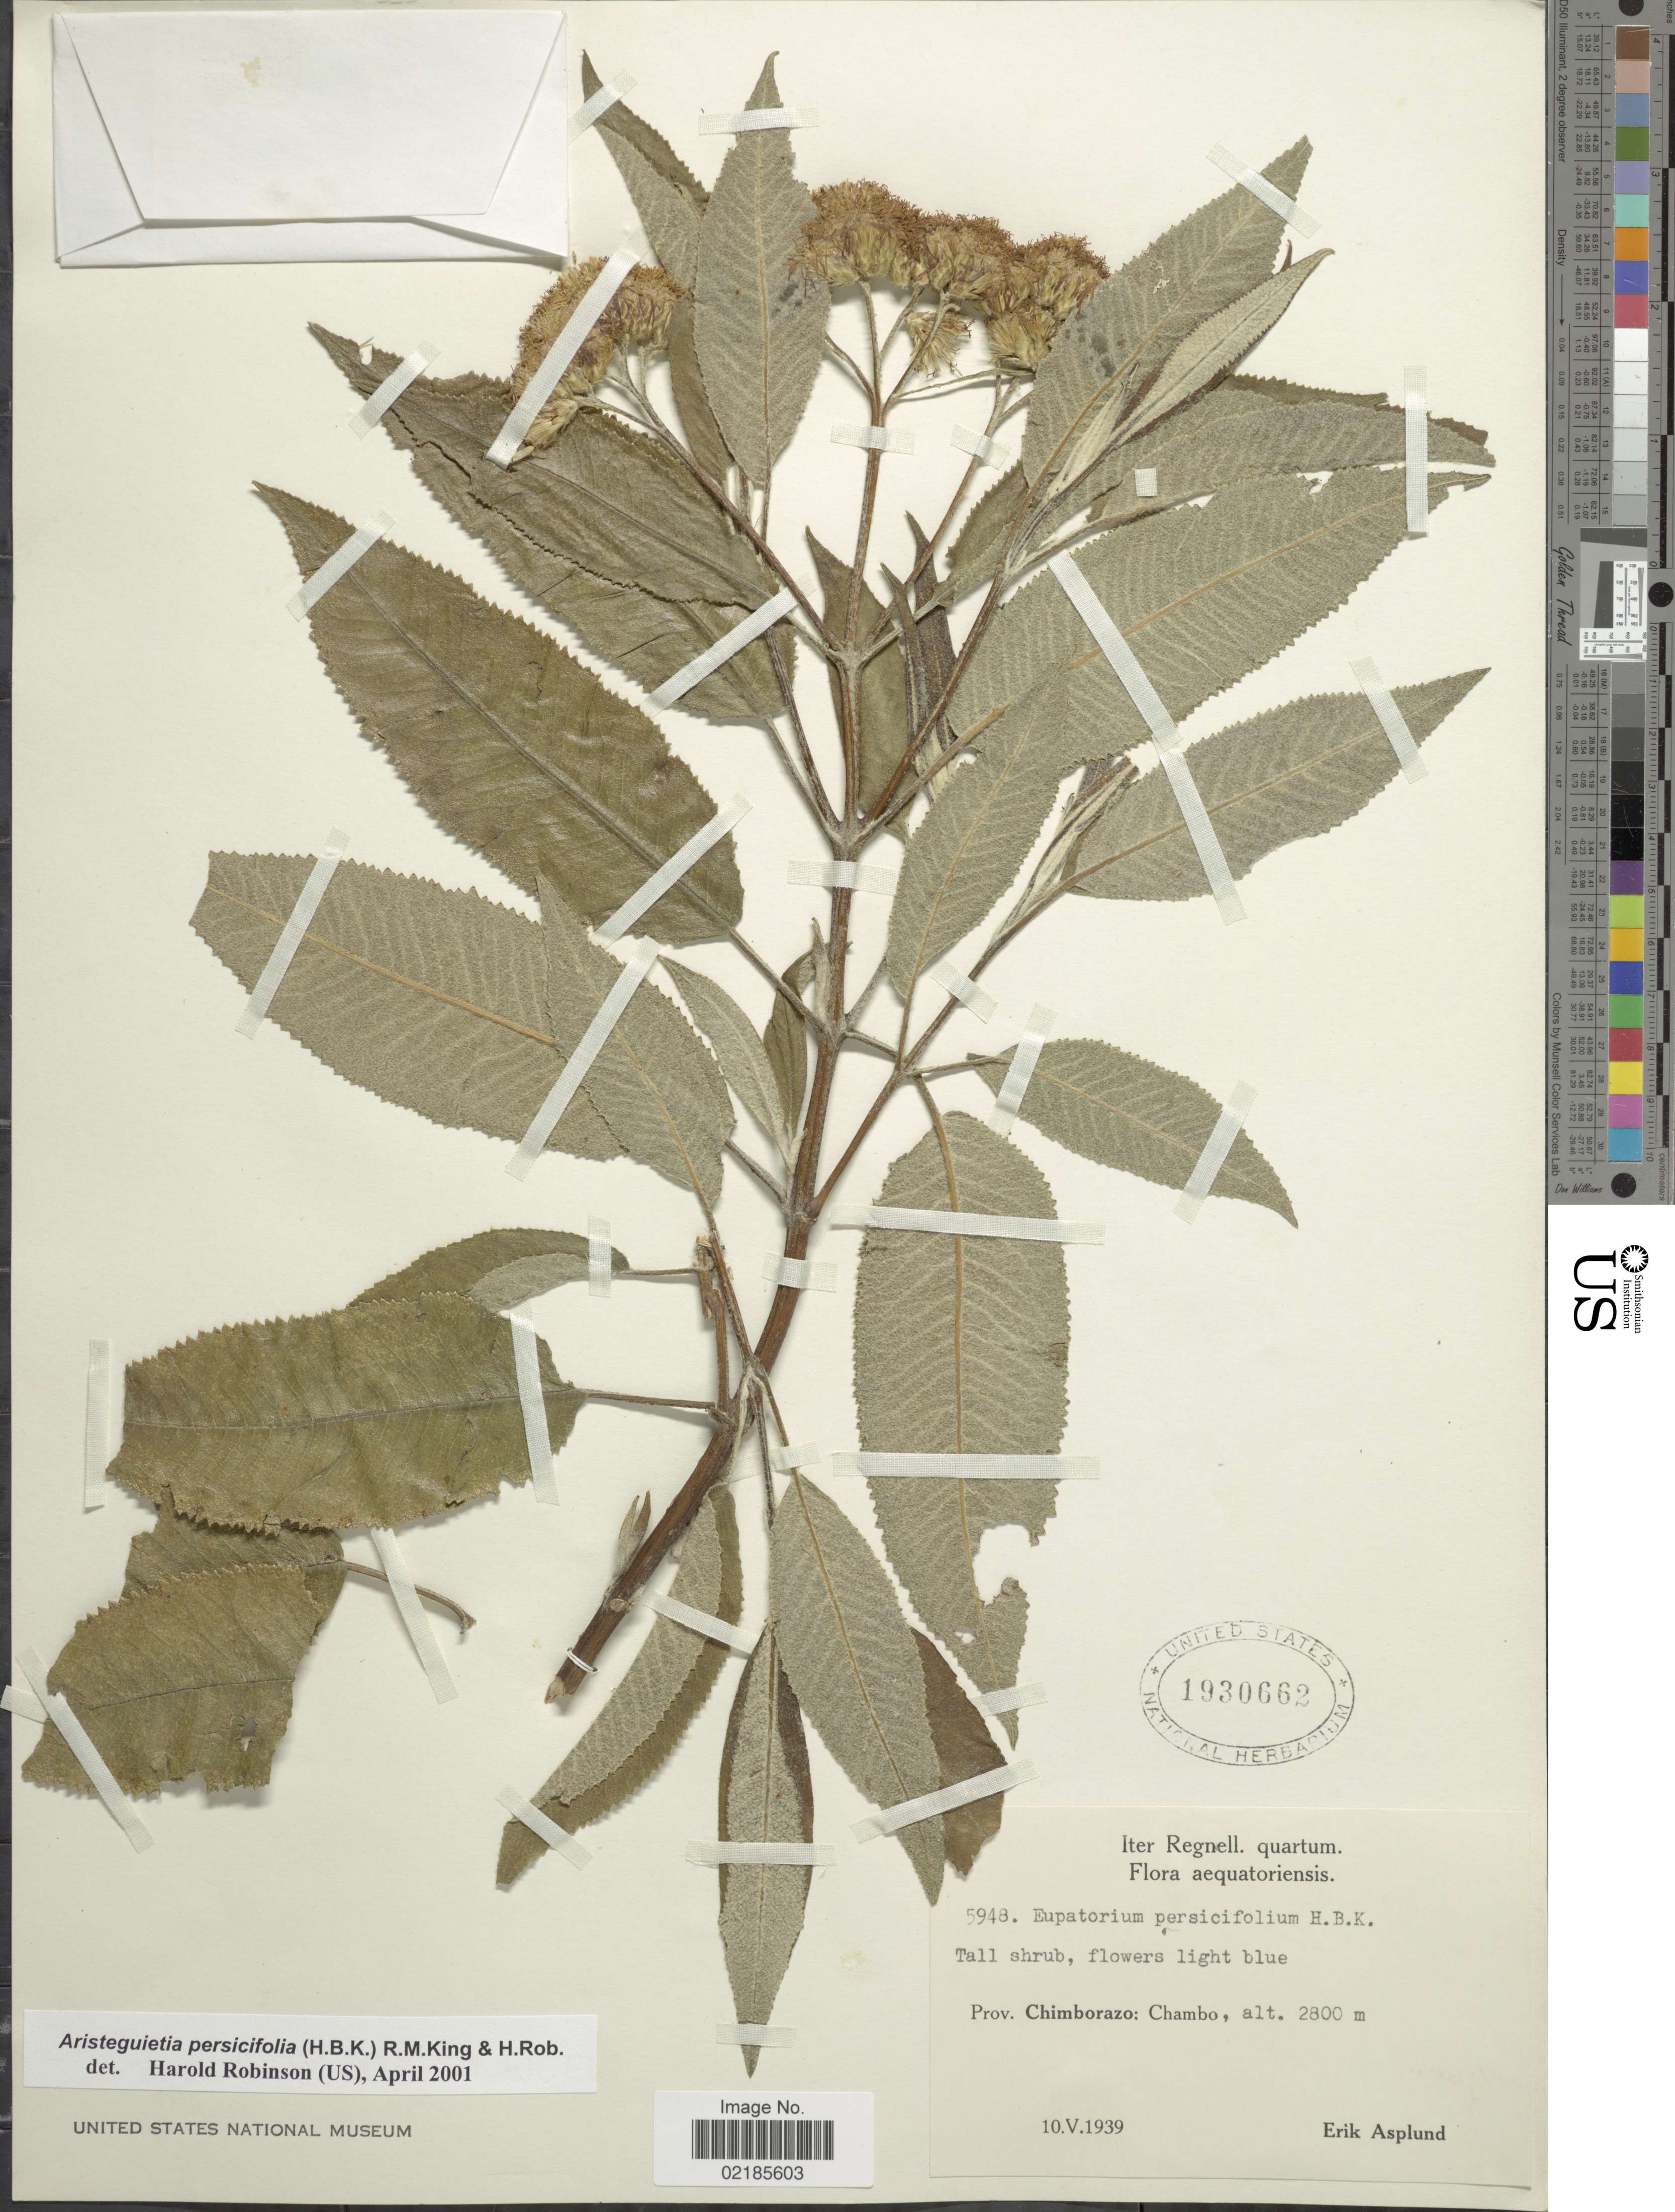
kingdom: Plantae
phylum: Tracheophyta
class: Magnoliopsida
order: Asterales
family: Asteraceae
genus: Aristeguietia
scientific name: Aristeguietia persicifolia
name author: (Kunth) R.M. King & H. Rob.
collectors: E. Asplund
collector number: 5948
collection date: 1939-05-10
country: Ecuador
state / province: Chimborazo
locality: Aequatoriensis, Chambo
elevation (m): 2800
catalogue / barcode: US 1930662